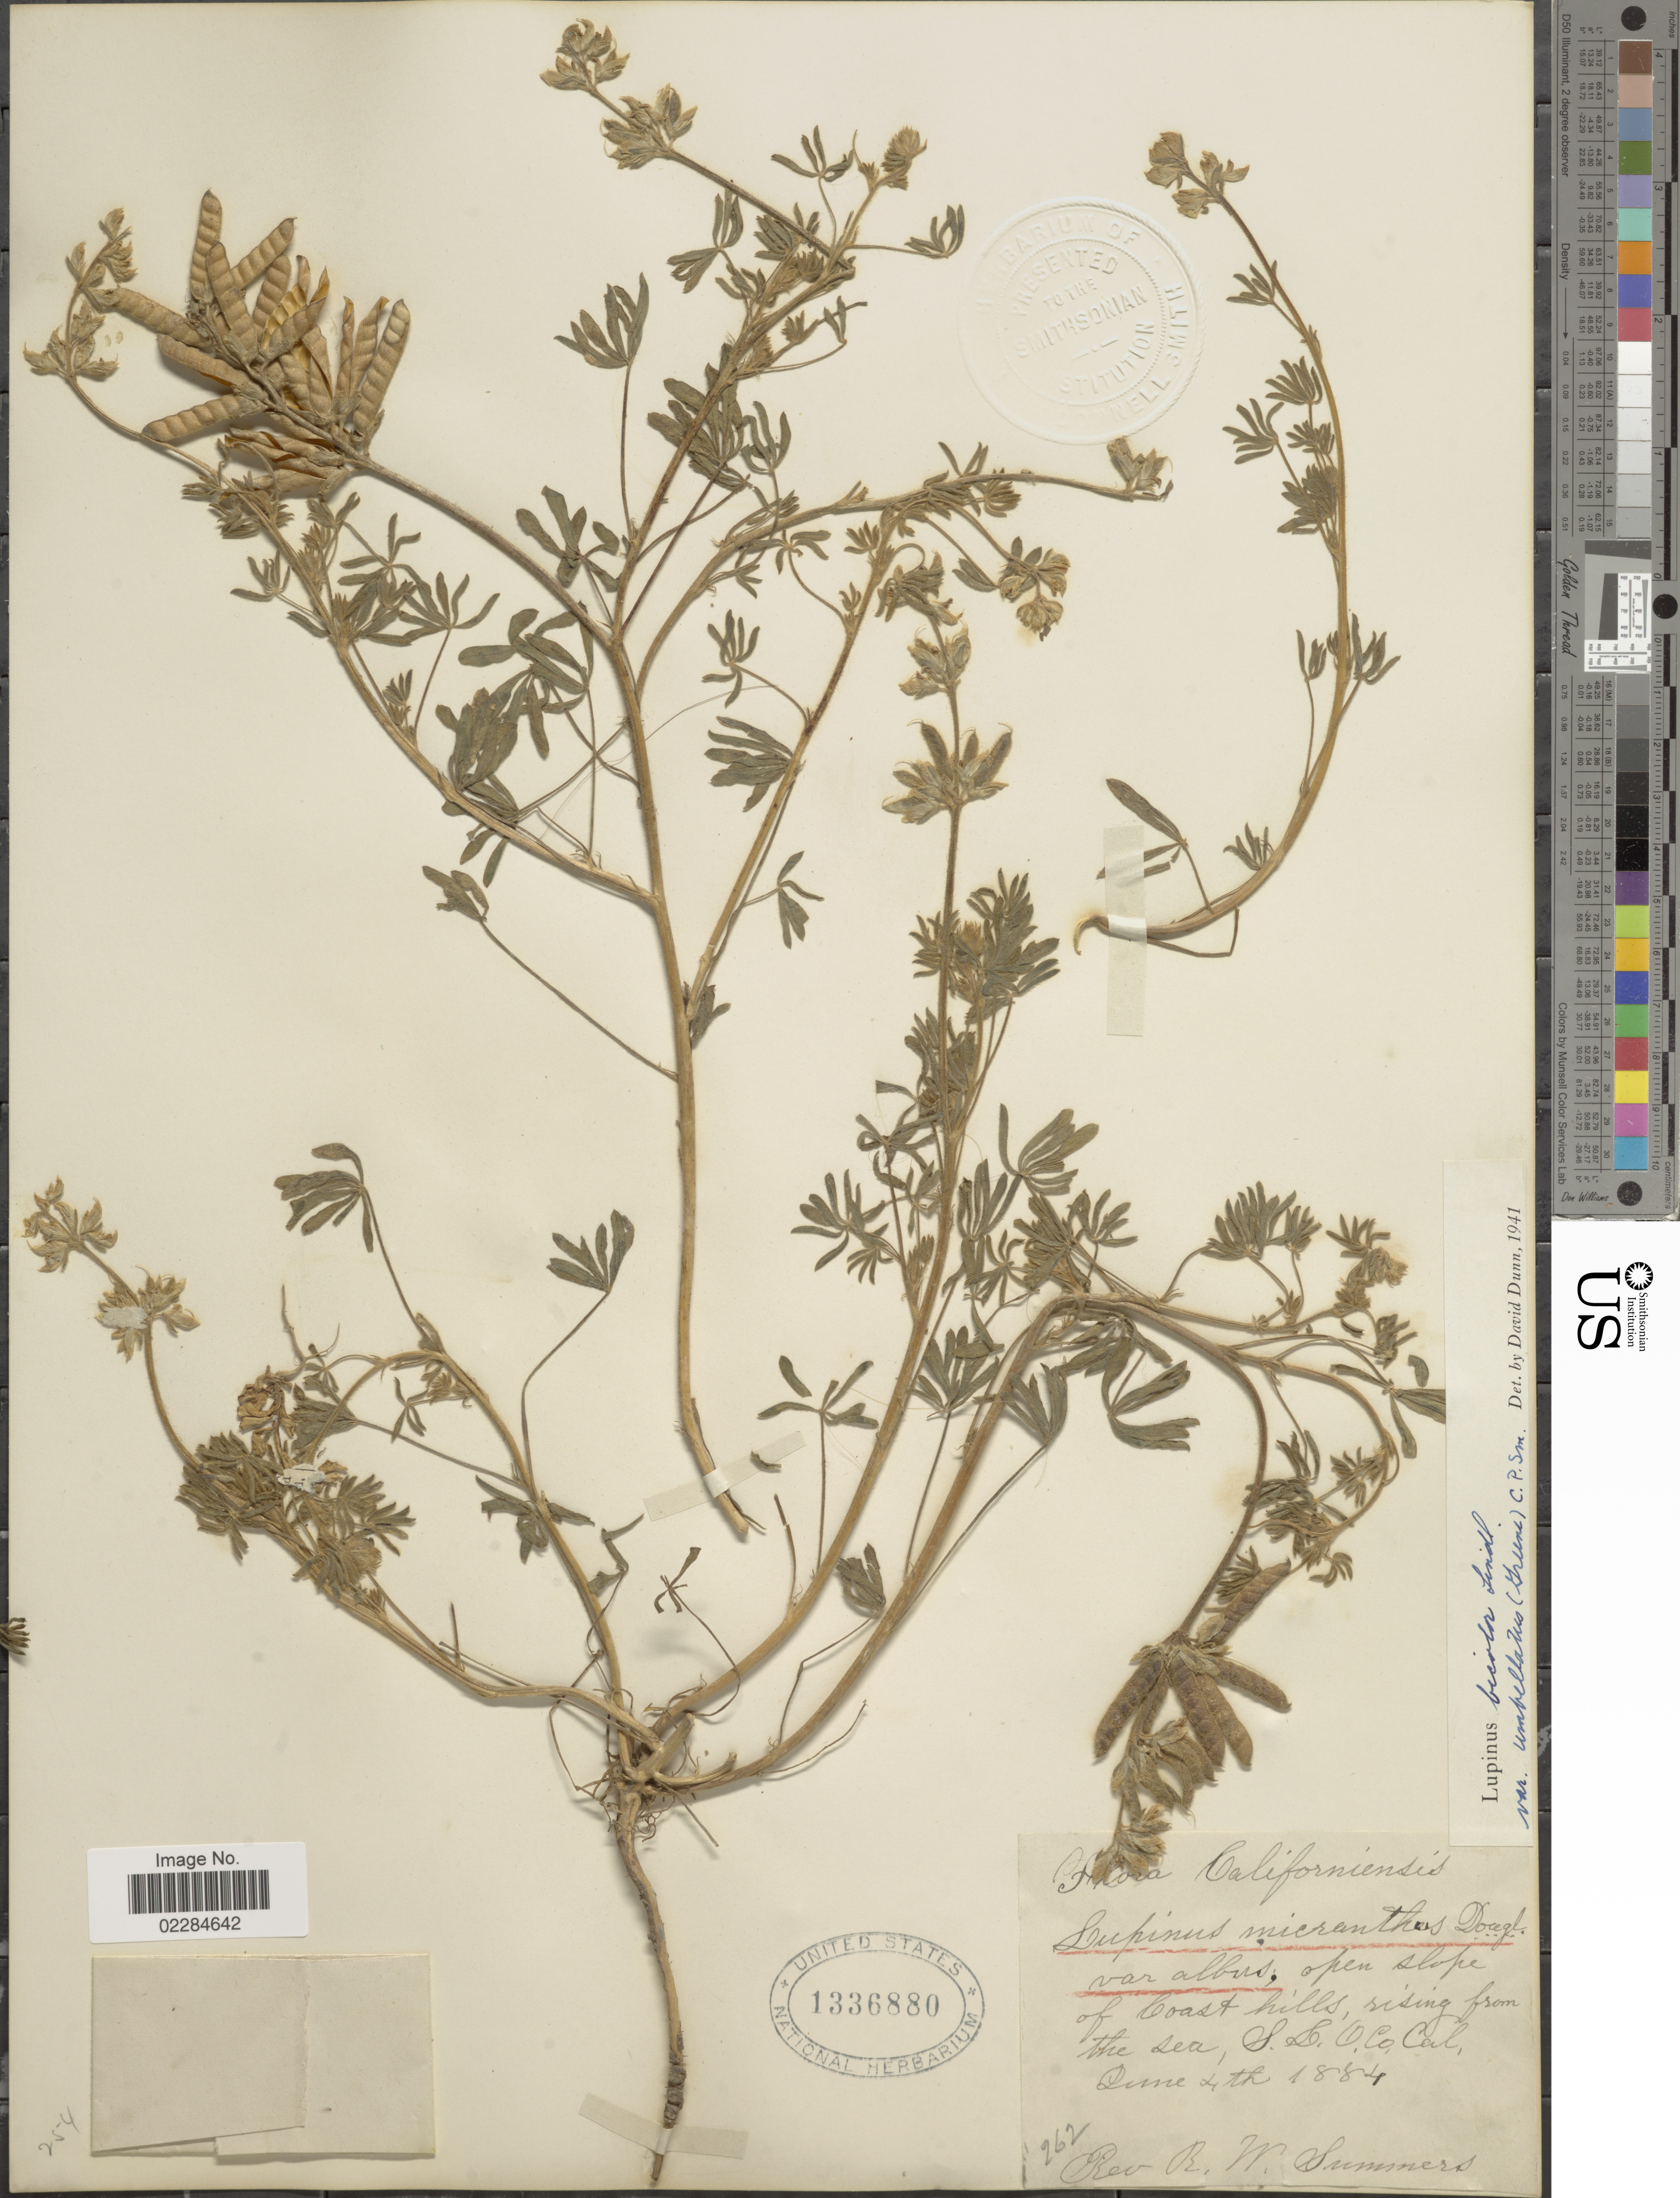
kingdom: Plantae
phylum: Tracheophyta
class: Magnoliopsida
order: Fabales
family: Fabaceae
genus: Lupinus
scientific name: Lupinus bicolor var. umbellatus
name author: (Greene) C.P. Sm.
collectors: R. Summers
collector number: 262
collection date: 1884-06-04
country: United States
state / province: California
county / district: San Luis Obispo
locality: Open slope of Coast hills, S. L. O. Co.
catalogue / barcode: US 1336880